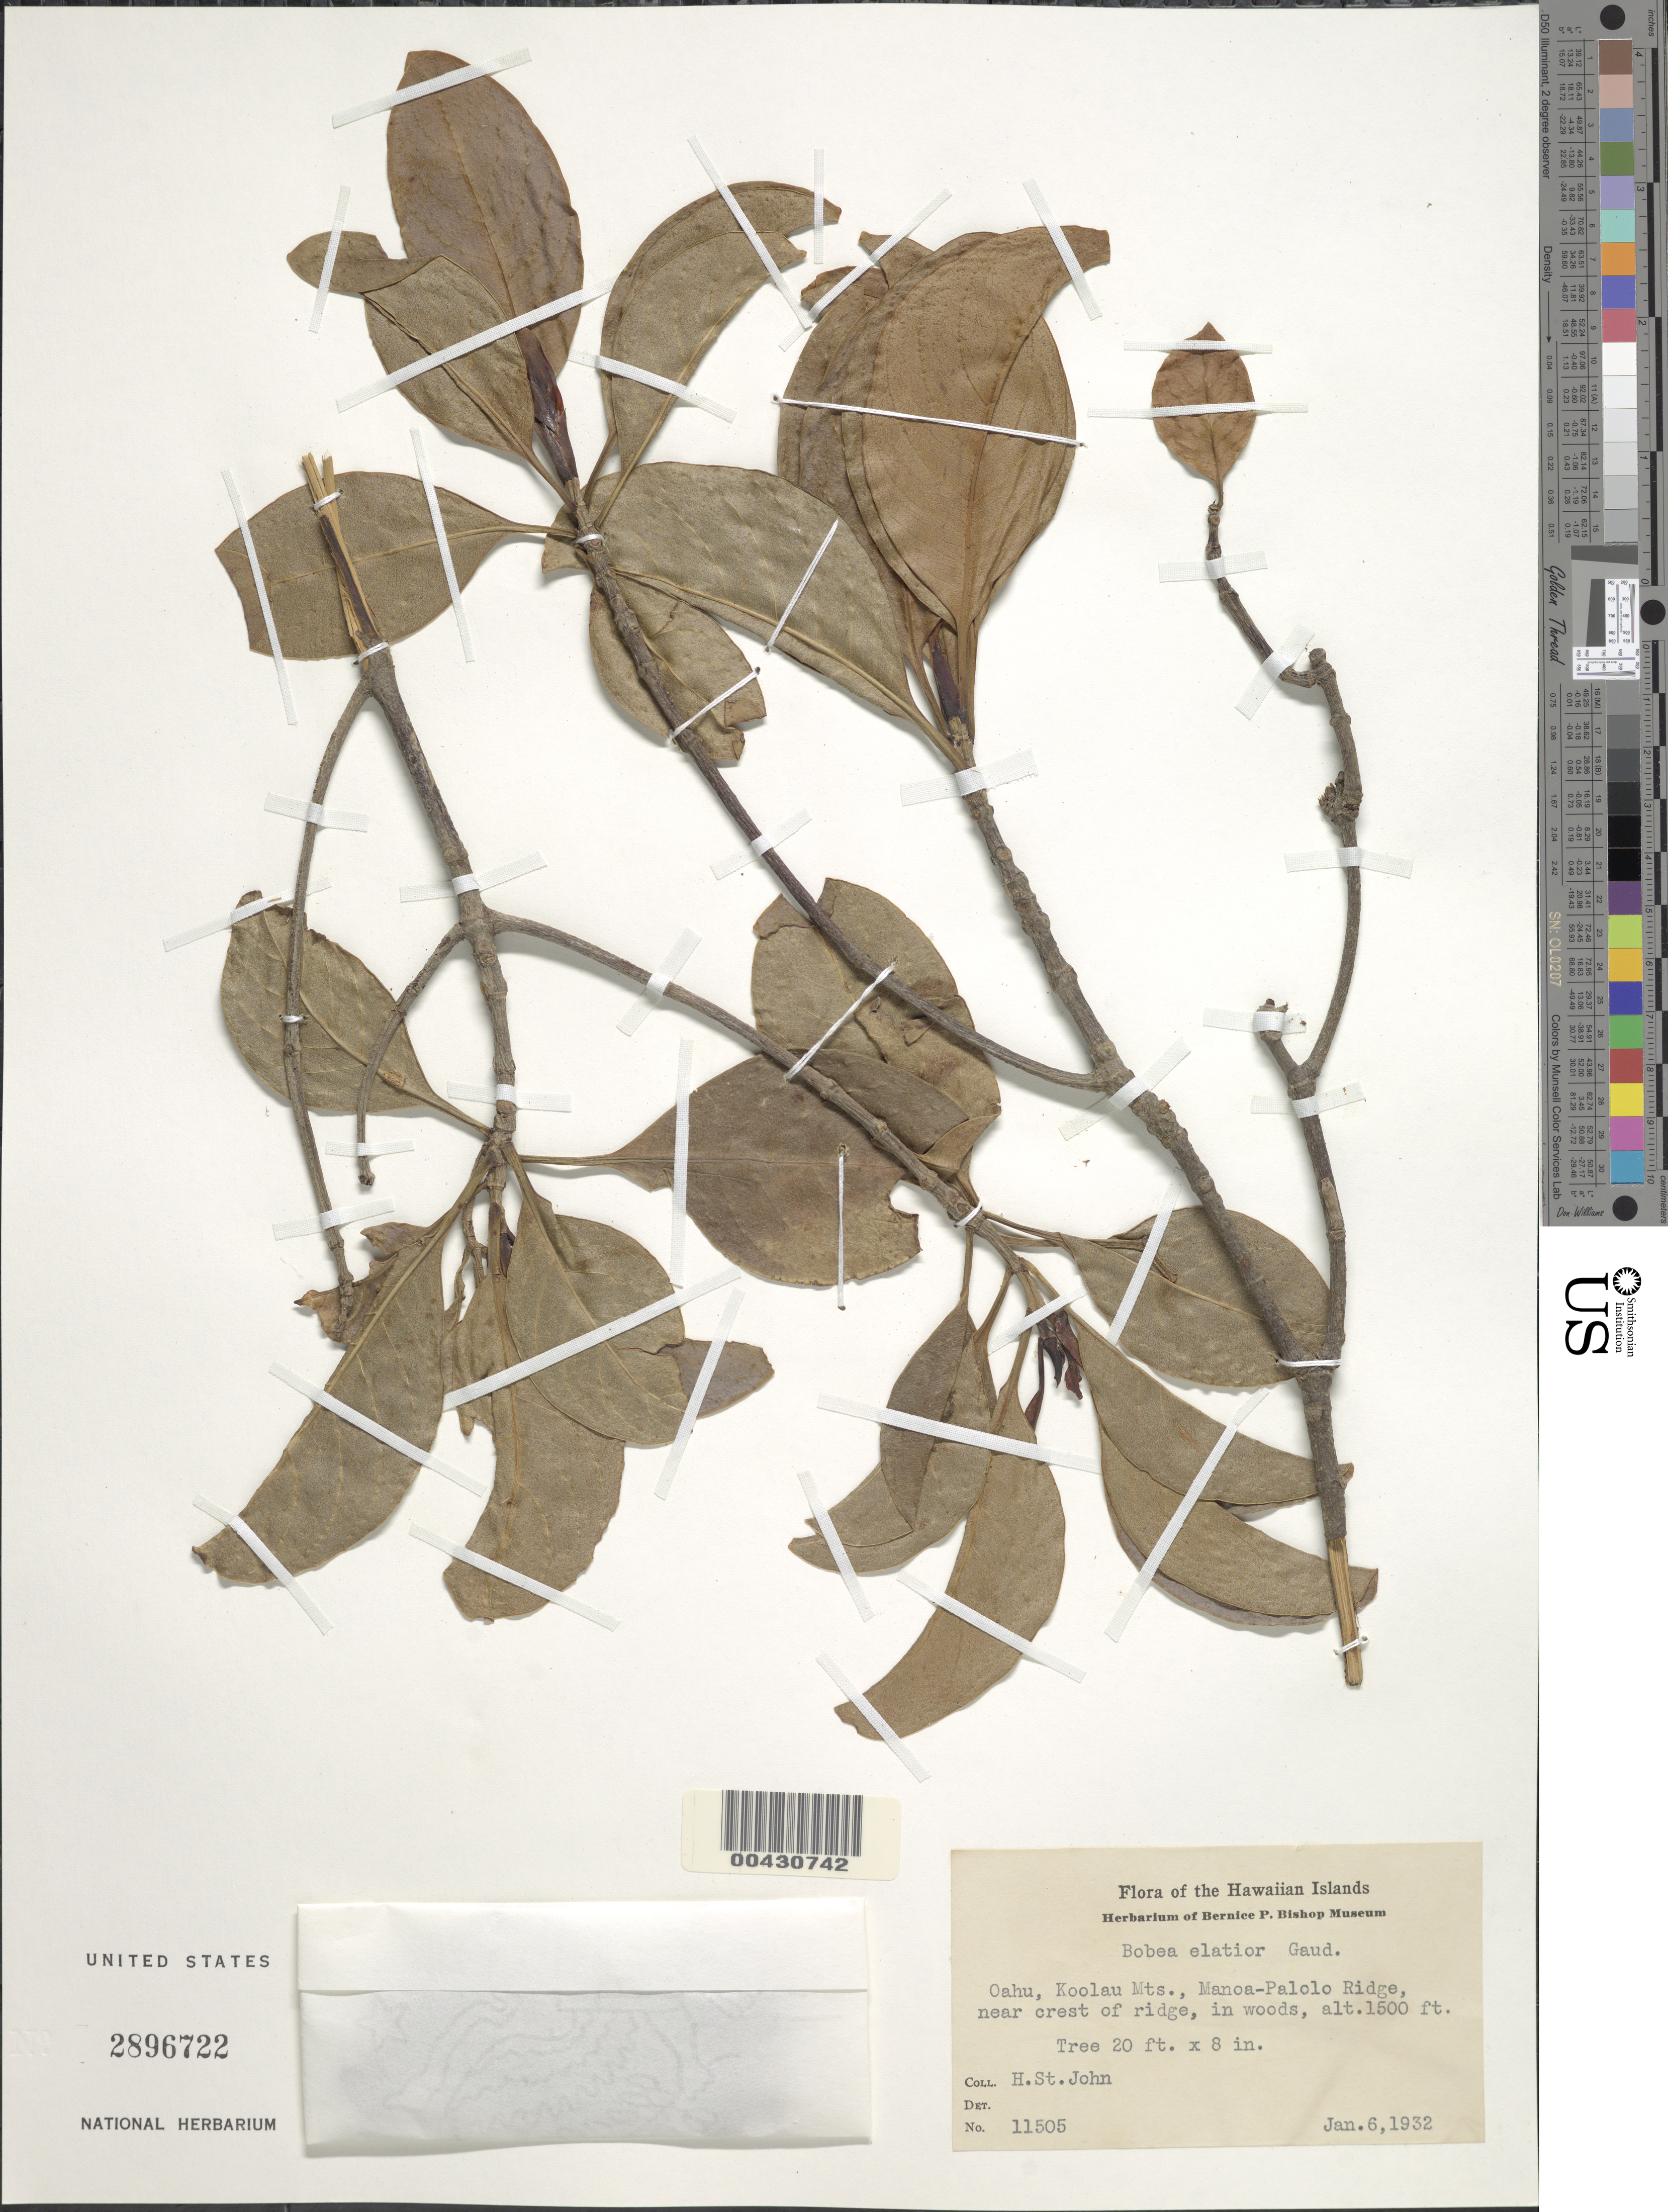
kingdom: Plantae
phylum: Tracheophyta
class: Magnoliopsida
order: Gentianales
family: Rubiaceae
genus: Bobea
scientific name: Bobea elatior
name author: Gaudich.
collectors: H. St. John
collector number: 11505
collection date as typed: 6 Jan 1932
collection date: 1932-01-06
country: United States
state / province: Hawaii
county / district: Honolulu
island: Oahu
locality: Koolau Mts., Manoa-Palolo Ridge.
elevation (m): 457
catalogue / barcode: US 2896722